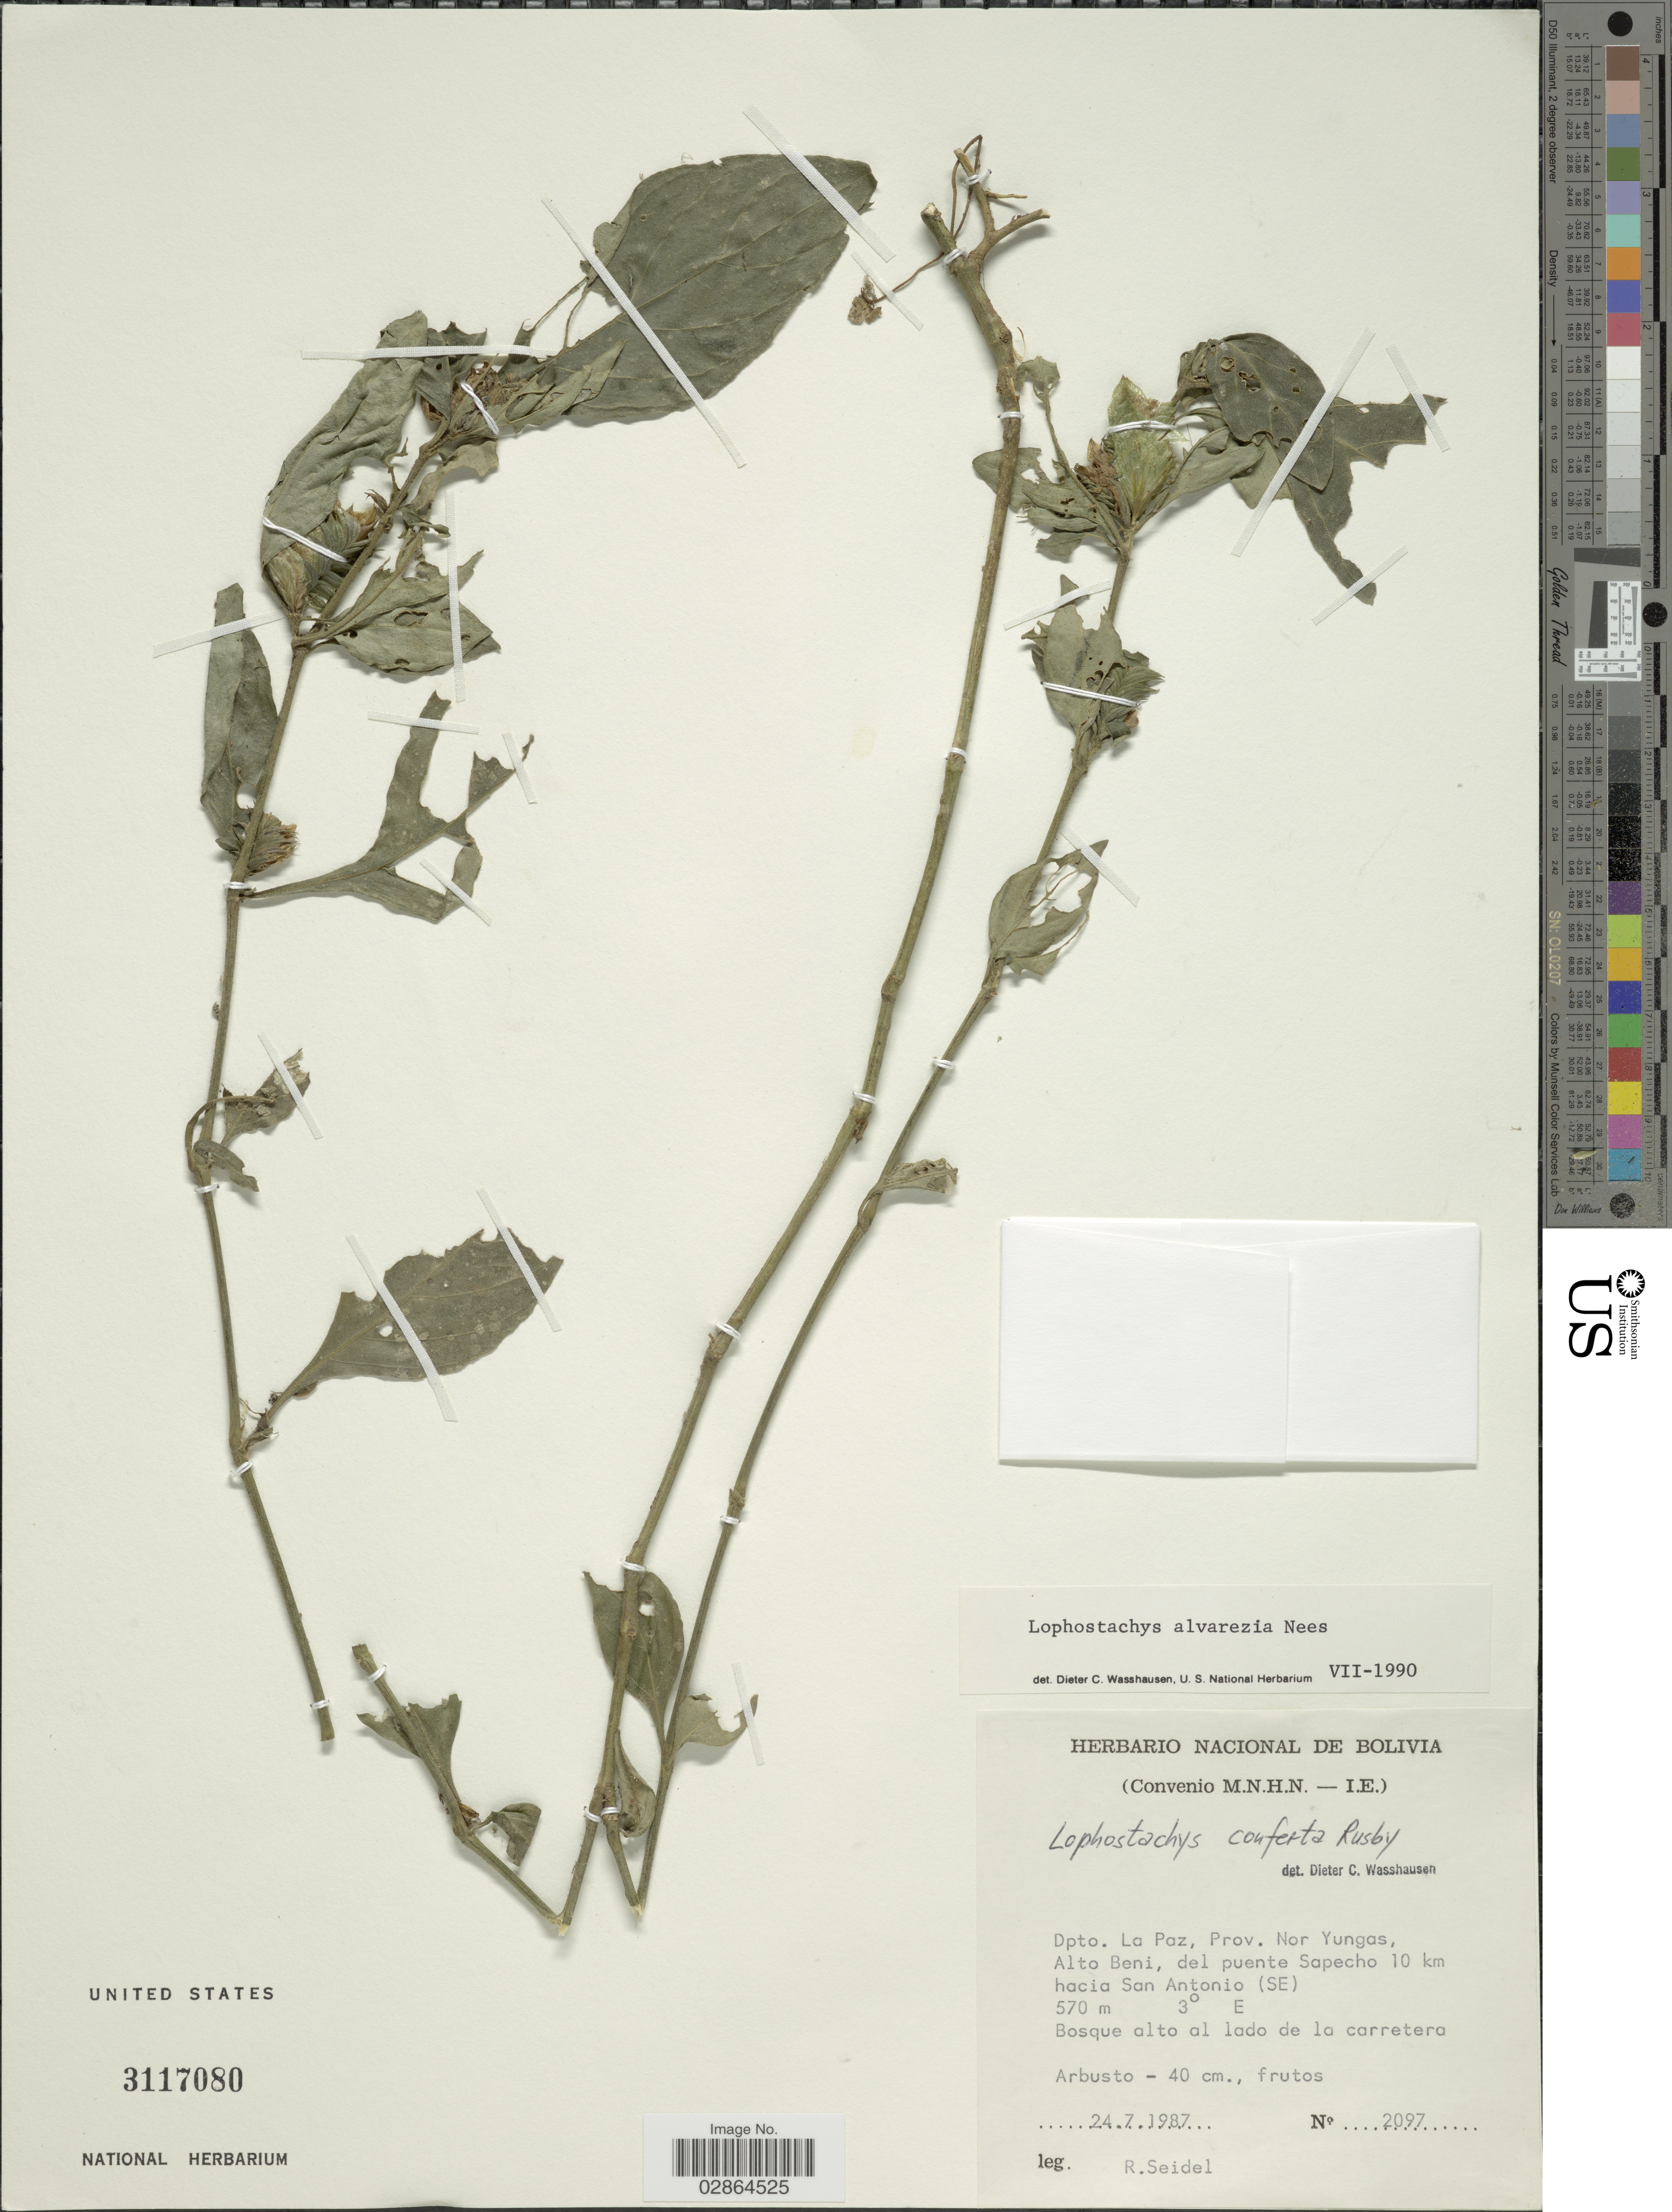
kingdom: Plantae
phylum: Tracheophyta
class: Magnoliopsida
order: Lamiales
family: Acanthaceae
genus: Lophostachys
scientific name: Lophostachys alvarezia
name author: Nees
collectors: R. Seidel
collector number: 2097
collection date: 1987-07-24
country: Bolivia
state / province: La Paz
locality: Dpto. La Paz, Prov. Nor Yungas, Alto Beni, del puente Sapecho 10 km hacia San Antonio (SE).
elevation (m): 570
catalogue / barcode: US 3117080